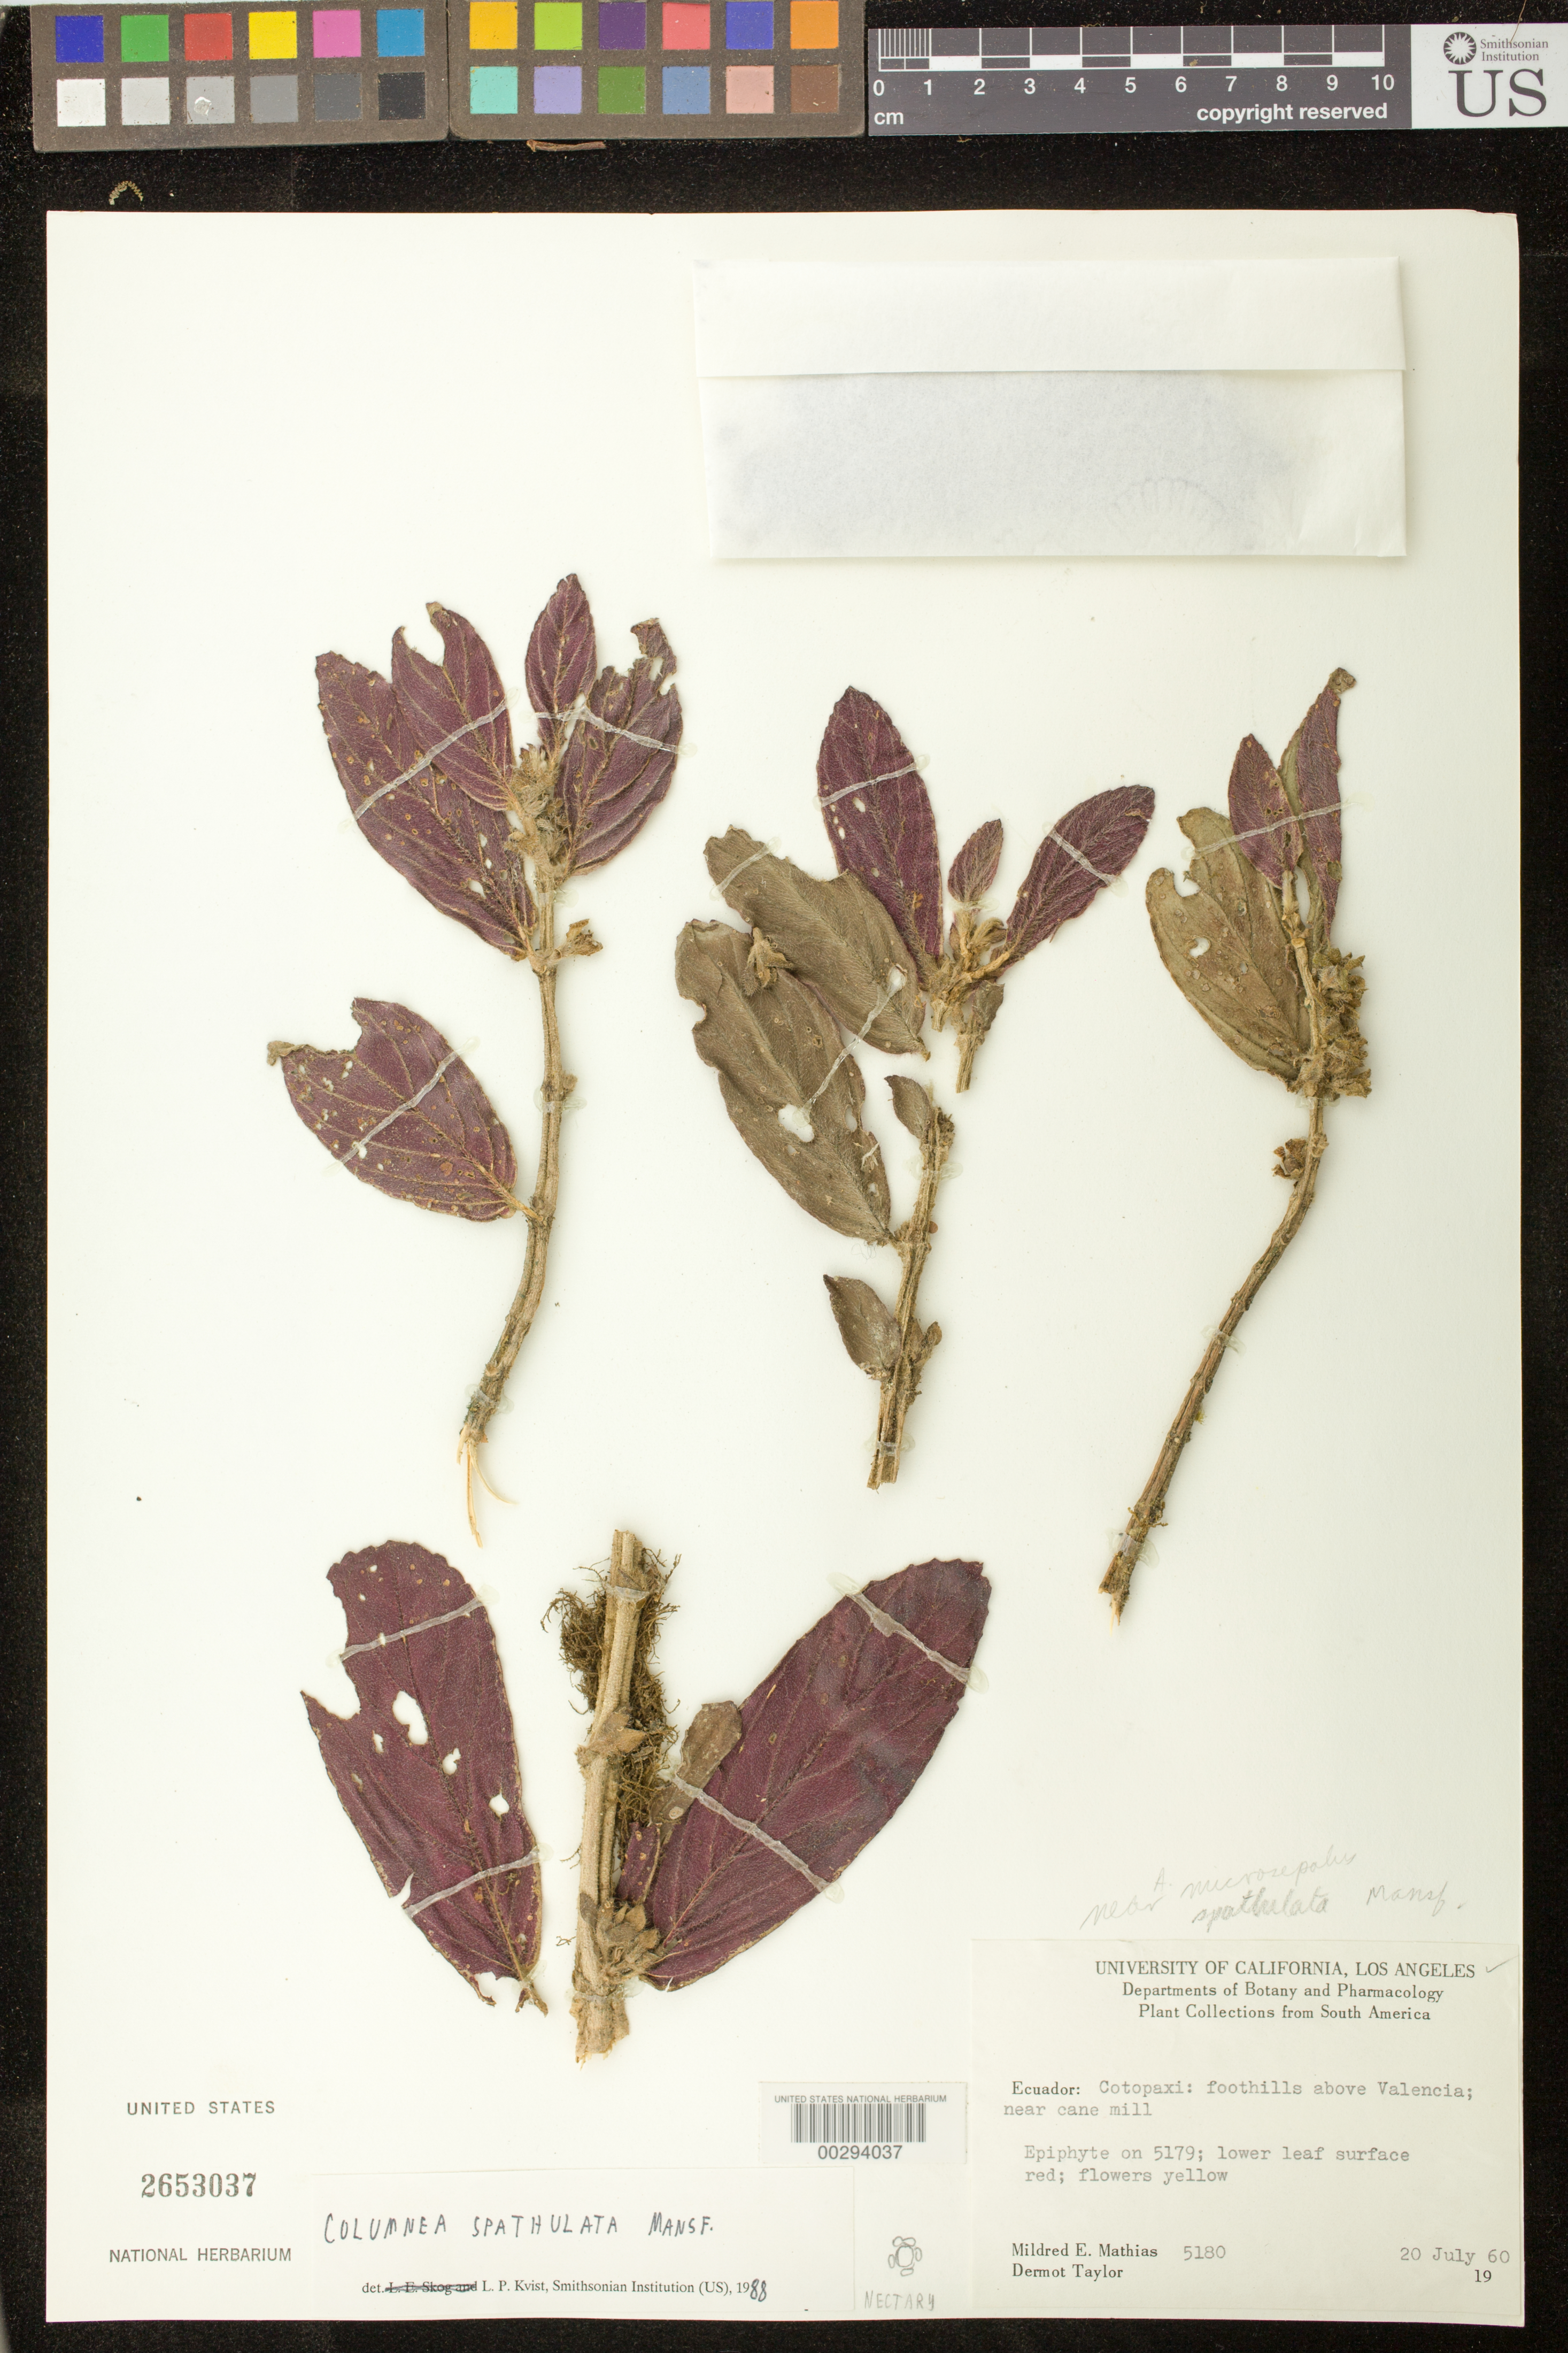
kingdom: Plantae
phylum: Tracheophyta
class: Magnoliopsida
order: Lamiales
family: Gesneriaceae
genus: Columnea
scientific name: Columnea spathulata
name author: Mansf.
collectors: M. E. Mathias & D. Taylor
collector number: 5180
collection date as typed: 20 Jul 1960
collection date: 1960-07-20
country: Ecuador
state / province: Cotopaxi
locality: Foothills above Valencia, near Cane mill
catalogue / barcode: US 2653037